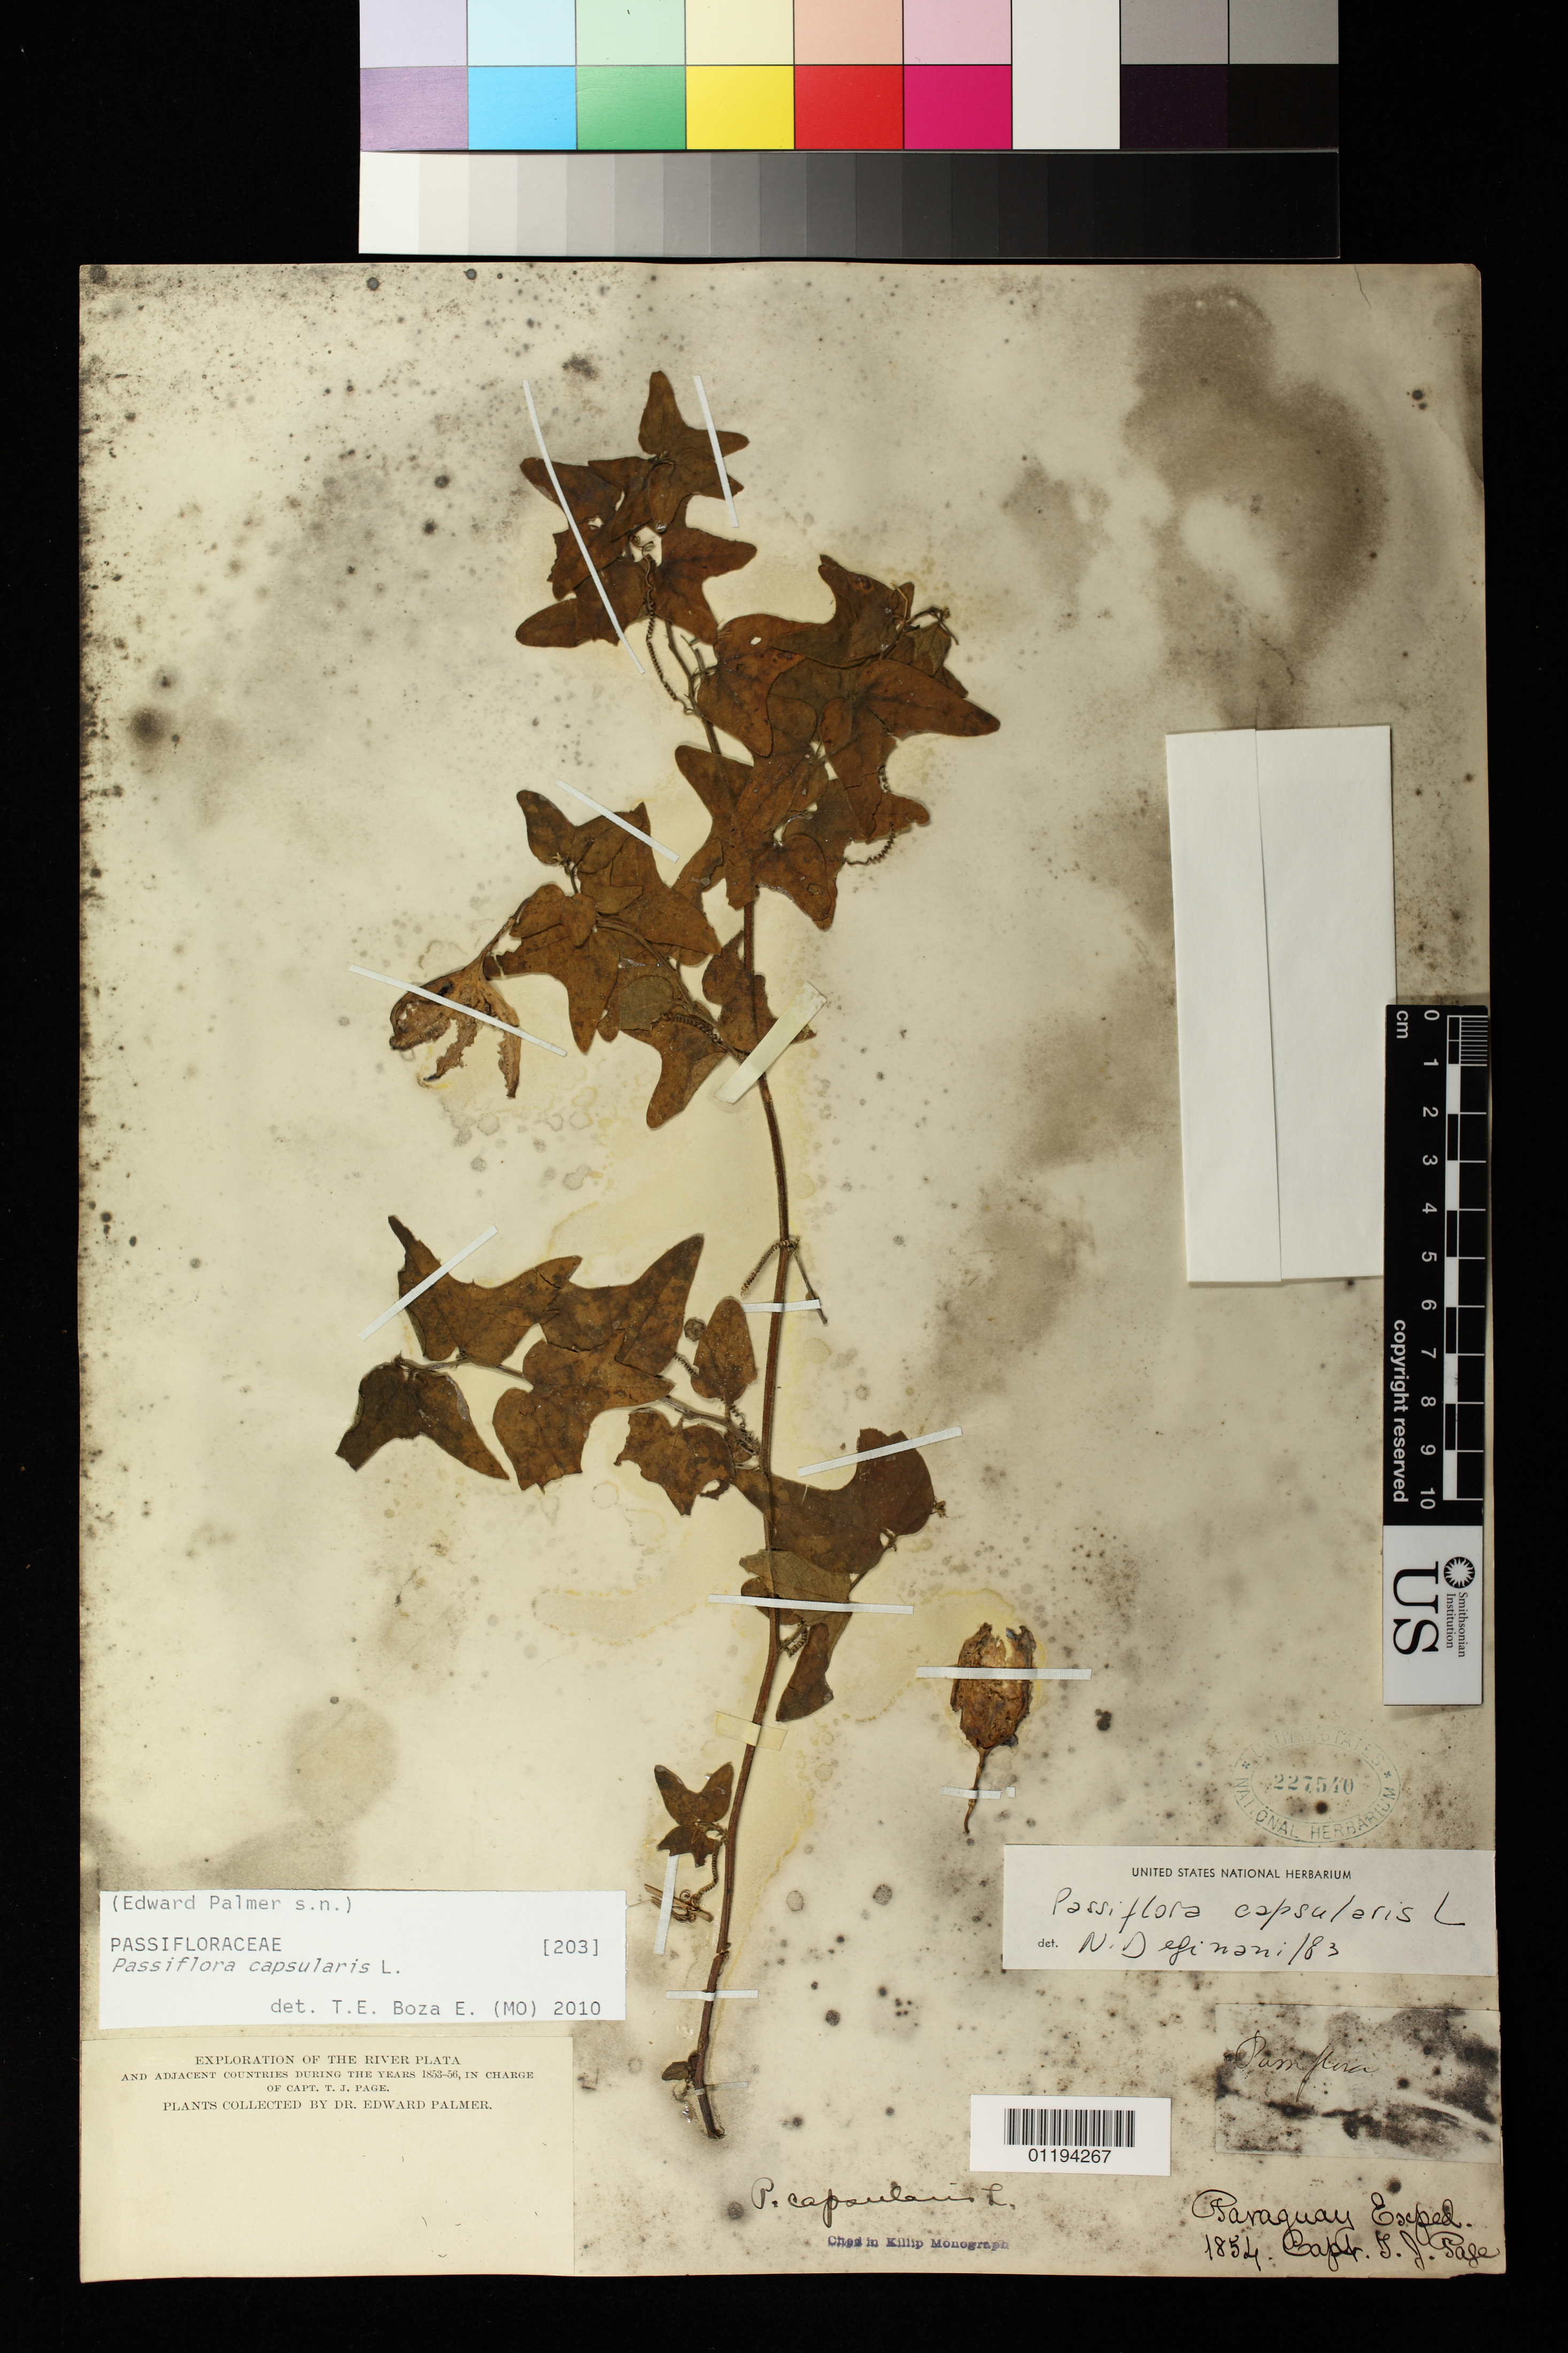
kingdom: Plantae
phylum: Tracheophyta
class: Magnoliopsida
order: Malpighiales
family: Passifloraceae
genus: Passiflora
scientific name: Passiflora capsularis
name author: L.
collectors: T. J. Page & E. Palmer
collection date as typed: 1854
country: Paraguay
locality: River Plata and adjacent countries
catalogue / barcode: US 227540